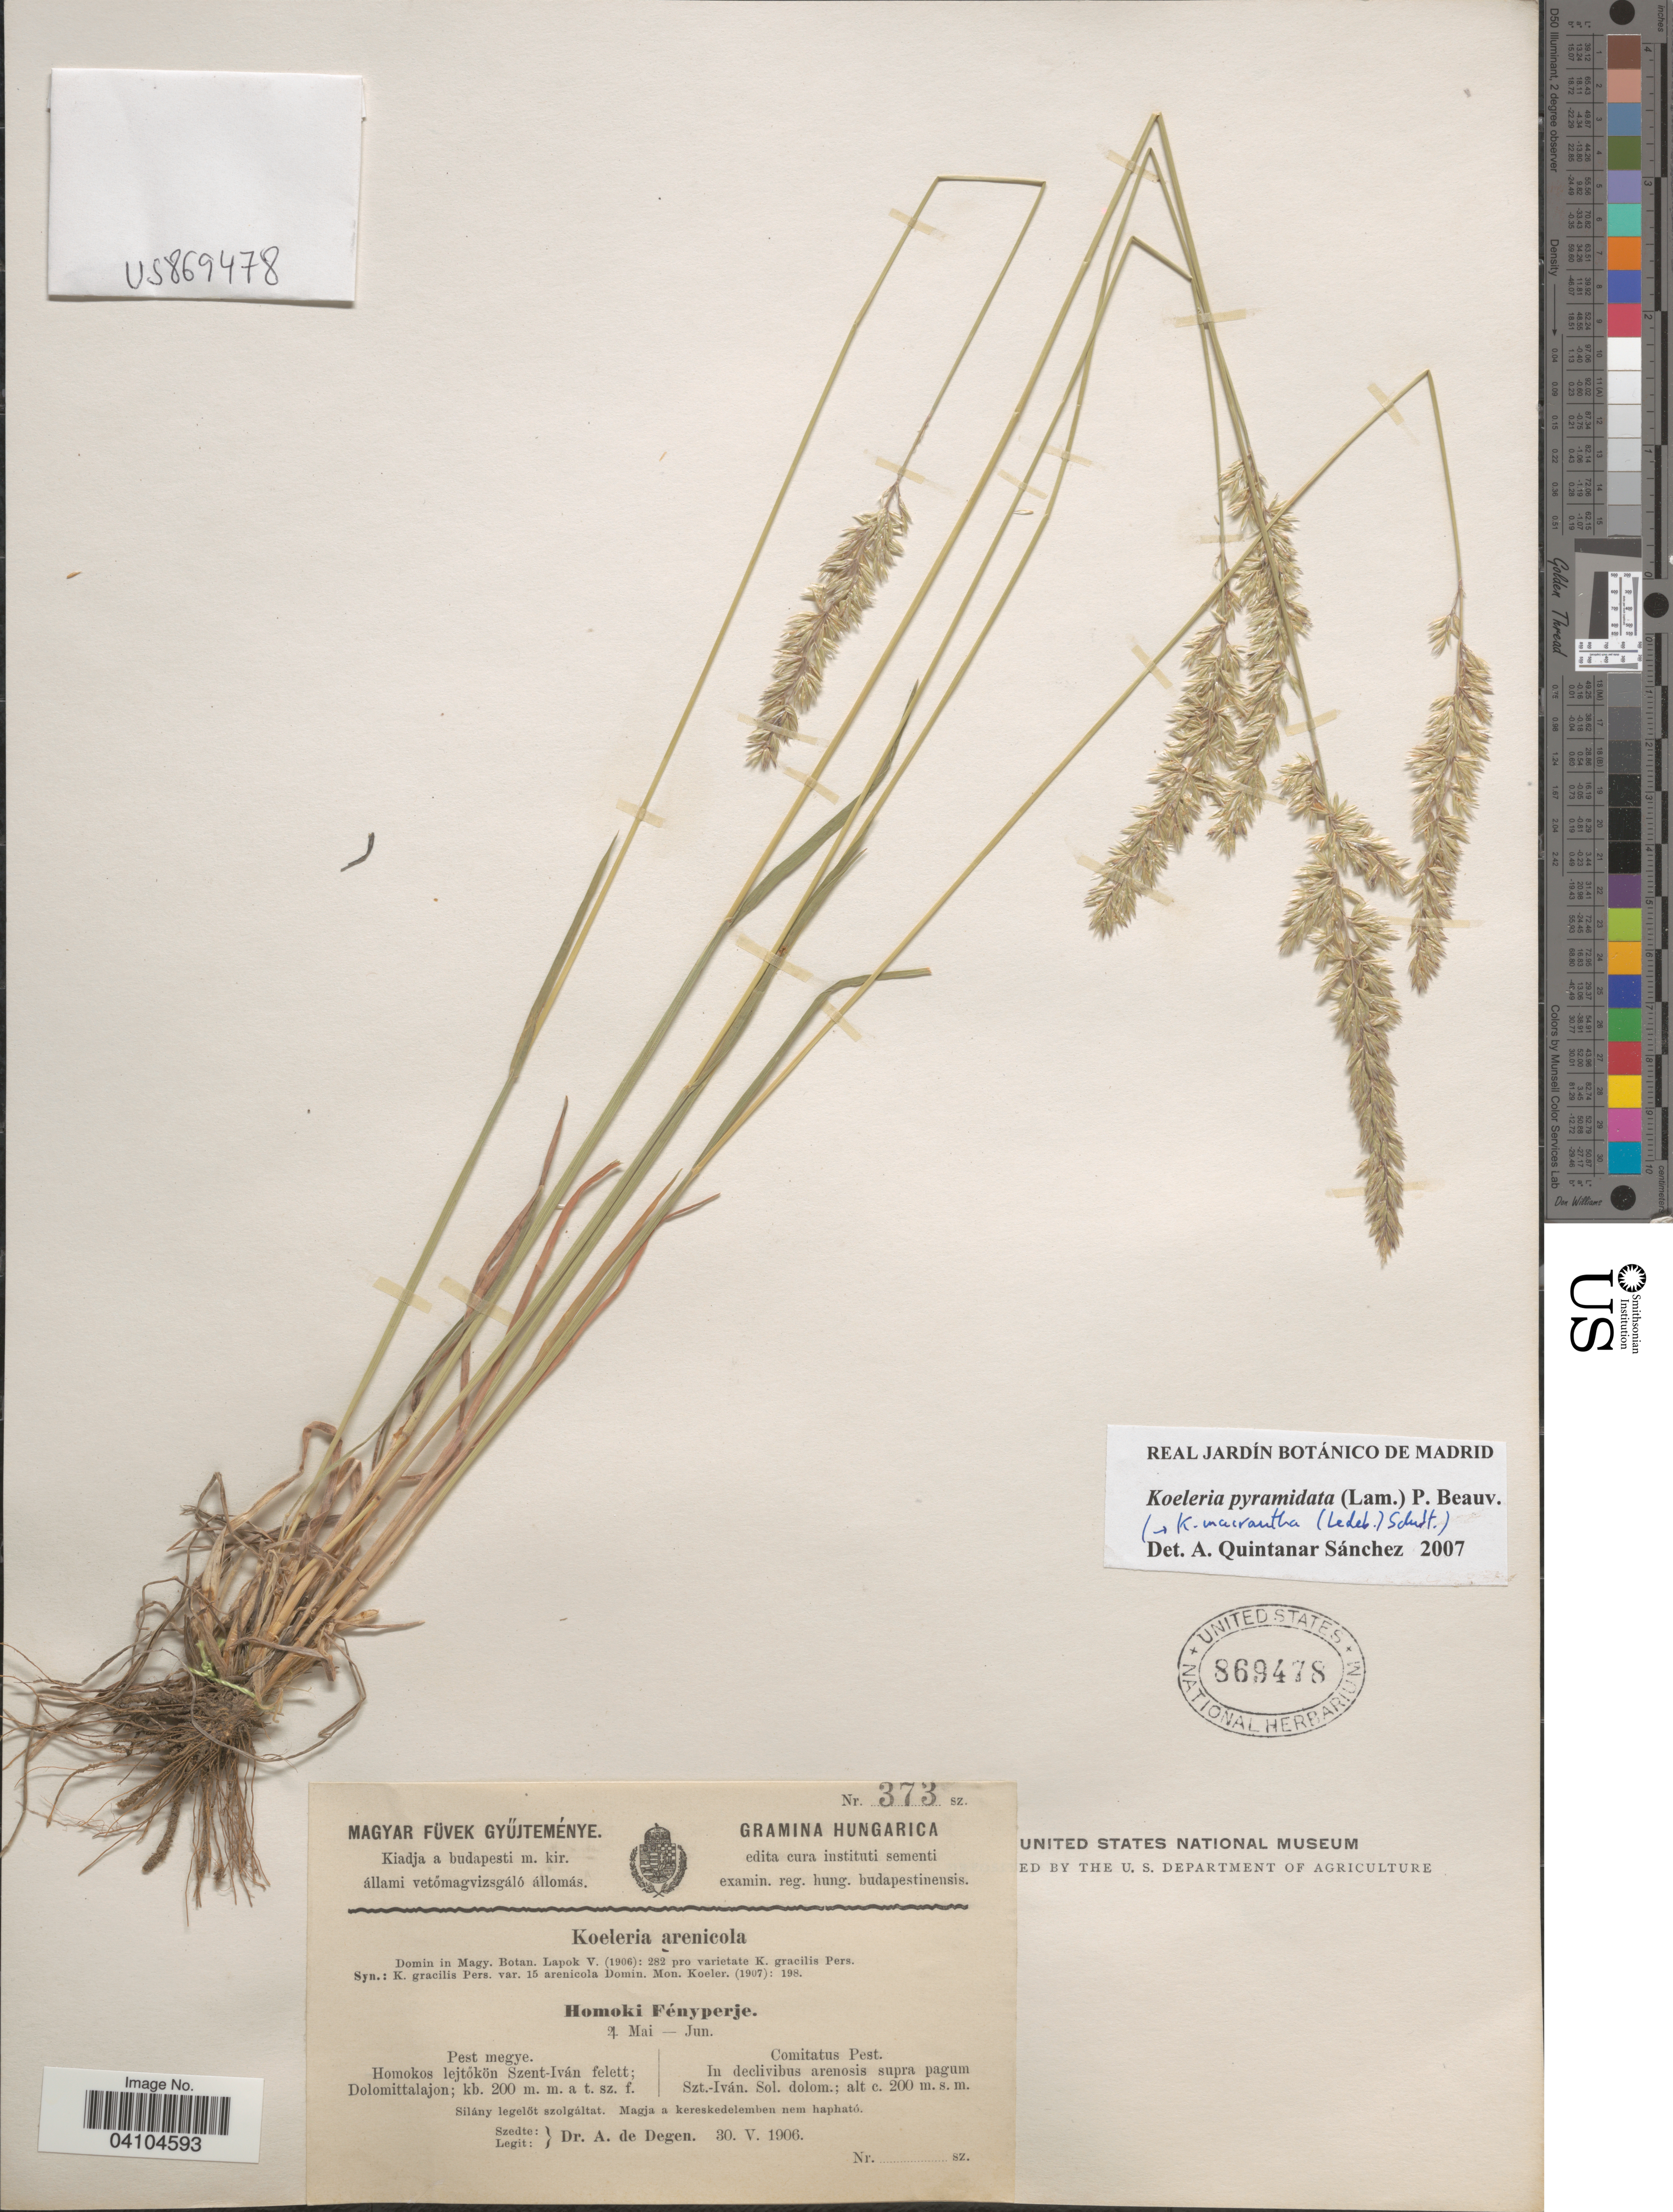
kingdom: Plantae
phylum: Tracheophyta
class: Liliopsida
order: Poales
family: Poaceae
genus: Koeleria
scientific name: Koeleria pyramidata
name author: (Lam.) P. Beauv.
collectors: A. Degen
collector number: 373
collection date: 1906-05-30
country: Hungary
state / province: Pest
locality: Comitatus Pest. In declivibus arenosis supra pagum Szt.-Iván.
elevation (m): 200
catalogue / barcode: US 869478